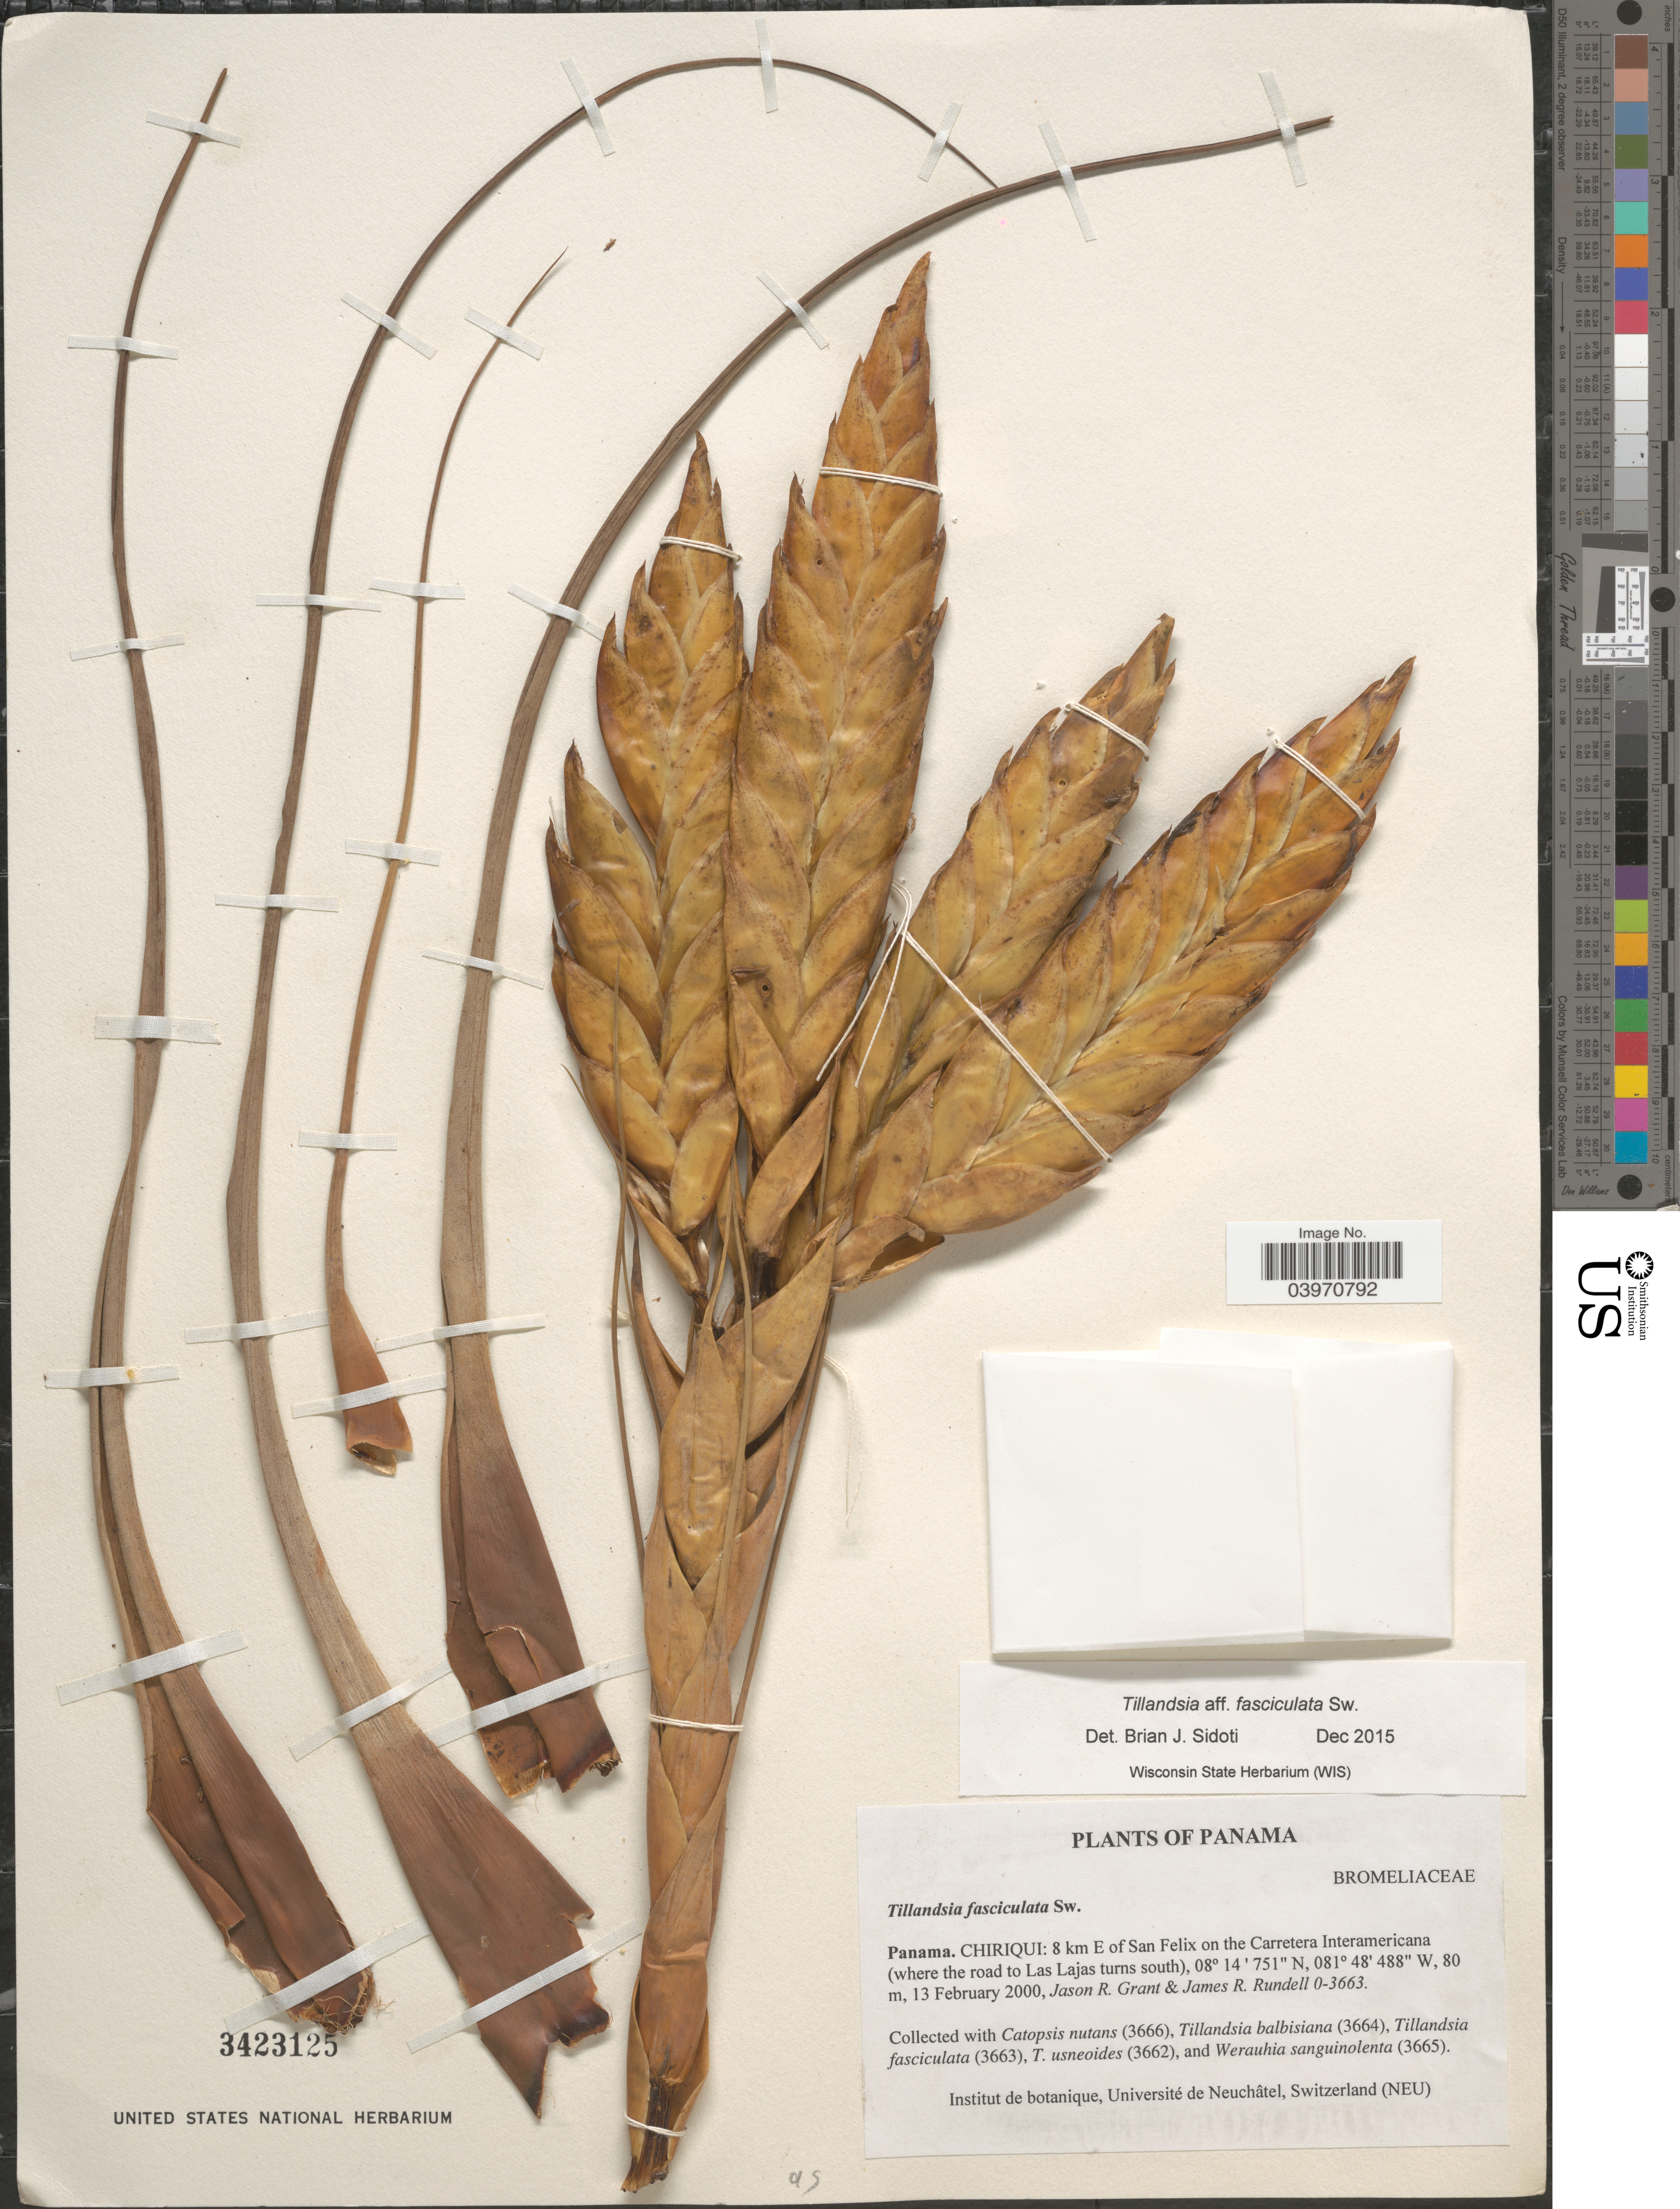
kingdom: Plantae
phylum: Tracheophyta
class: Liliopsida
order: Poales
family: Bromeliaceae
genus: Tillandsia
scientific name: Tillandsia fasciculata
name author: Sw.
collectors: J. R. Grant & J. R. Rundell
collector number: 0-3663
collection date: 2000-02-13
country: Panama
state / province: Chiriqui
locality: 8 km E of San Felix on the Carretera Interamericana (where the road to Las Lajas turns south).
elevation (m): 80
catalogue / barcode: US 3423125